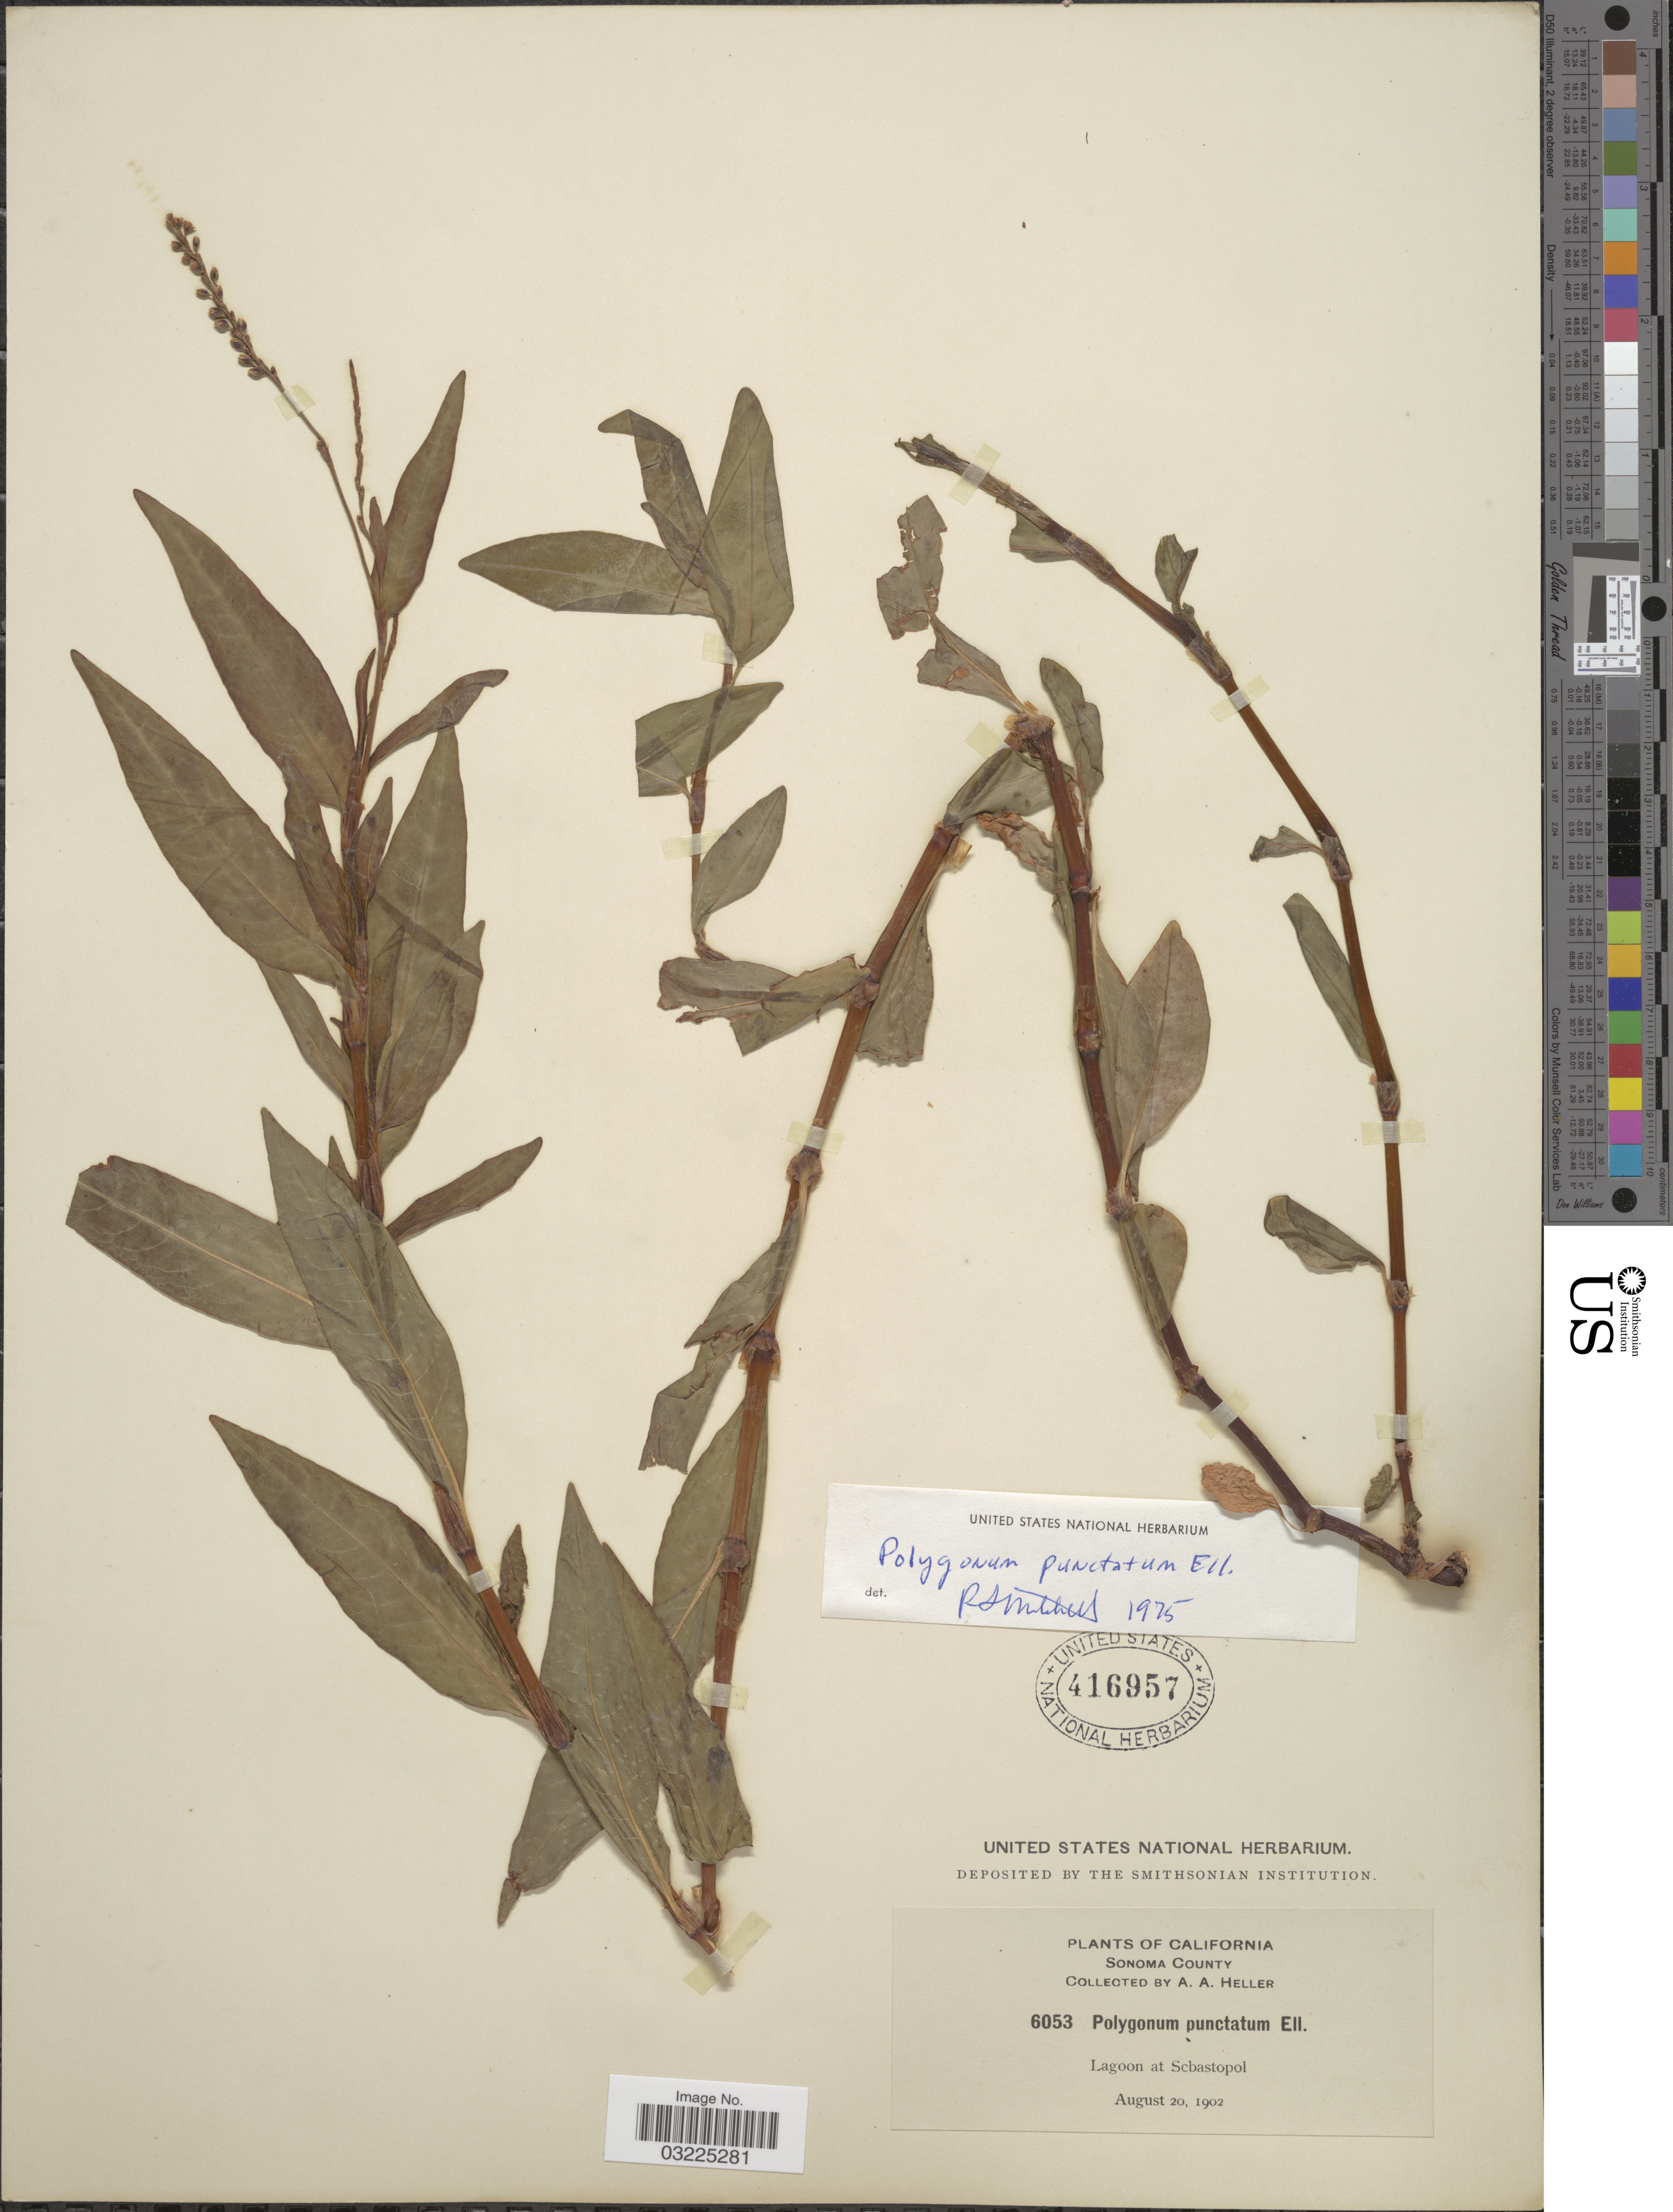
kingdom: Plantae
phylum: Tracheophyta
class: Magnoliopsida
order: Caryophyllales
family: Polygonaceae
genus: Persicaria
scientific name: Persicaria punctata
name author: (Elliott) Small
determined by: Atha, D. E.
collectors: A. A. Heller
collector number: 6053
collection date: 1902-08-20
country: United States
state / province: California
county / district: Sonoma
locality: Sonoma County. Lagoon at Sebastopol.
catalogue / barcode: US 416957